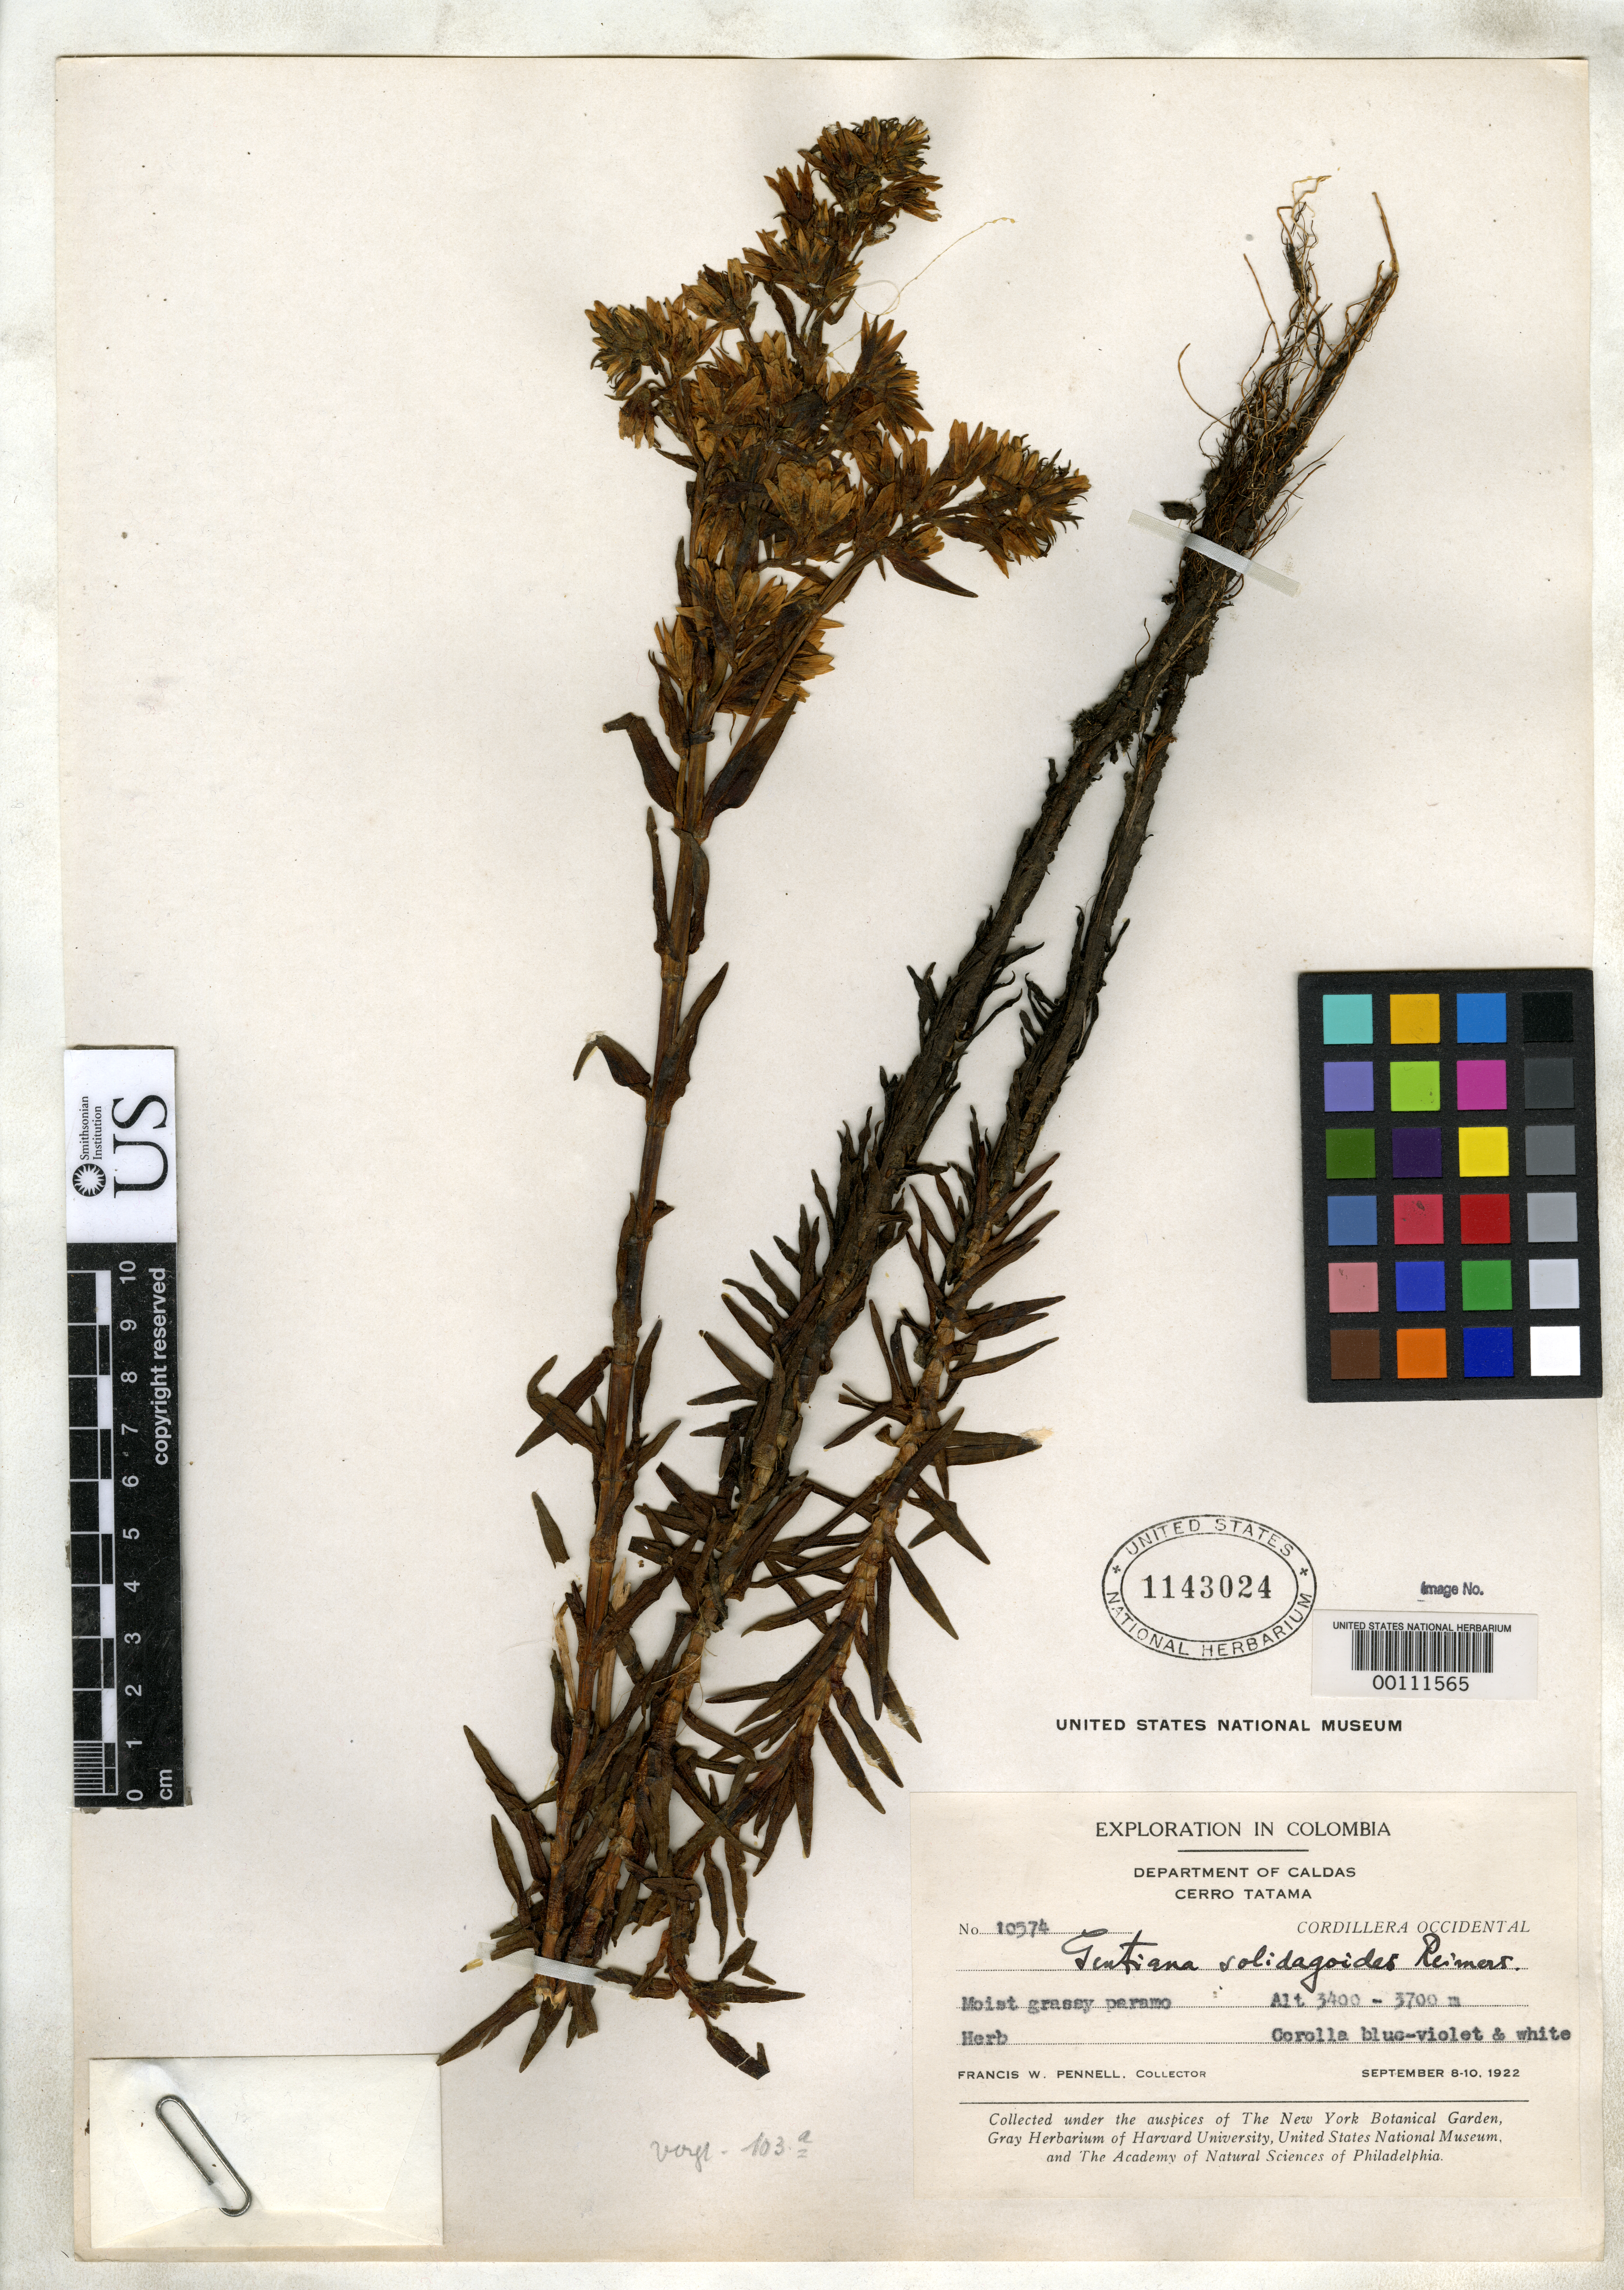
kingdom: Plantae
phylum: Tracheophyta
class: Magnoliopsida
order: Gentianales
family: Gentianaceae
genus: Gentiana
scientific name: Gentiana solidagoides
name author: Reimers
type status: Isotype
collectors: F. W. Pennell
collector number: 10574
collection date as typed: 08 Sep 1922 to 10 Sep 1922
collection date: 1922-09-08/1922-09-10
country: Colombia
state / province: Caldas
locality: Cerro Tatama, Cordillera Occidental.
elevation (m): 3400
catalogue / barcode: US 1143024